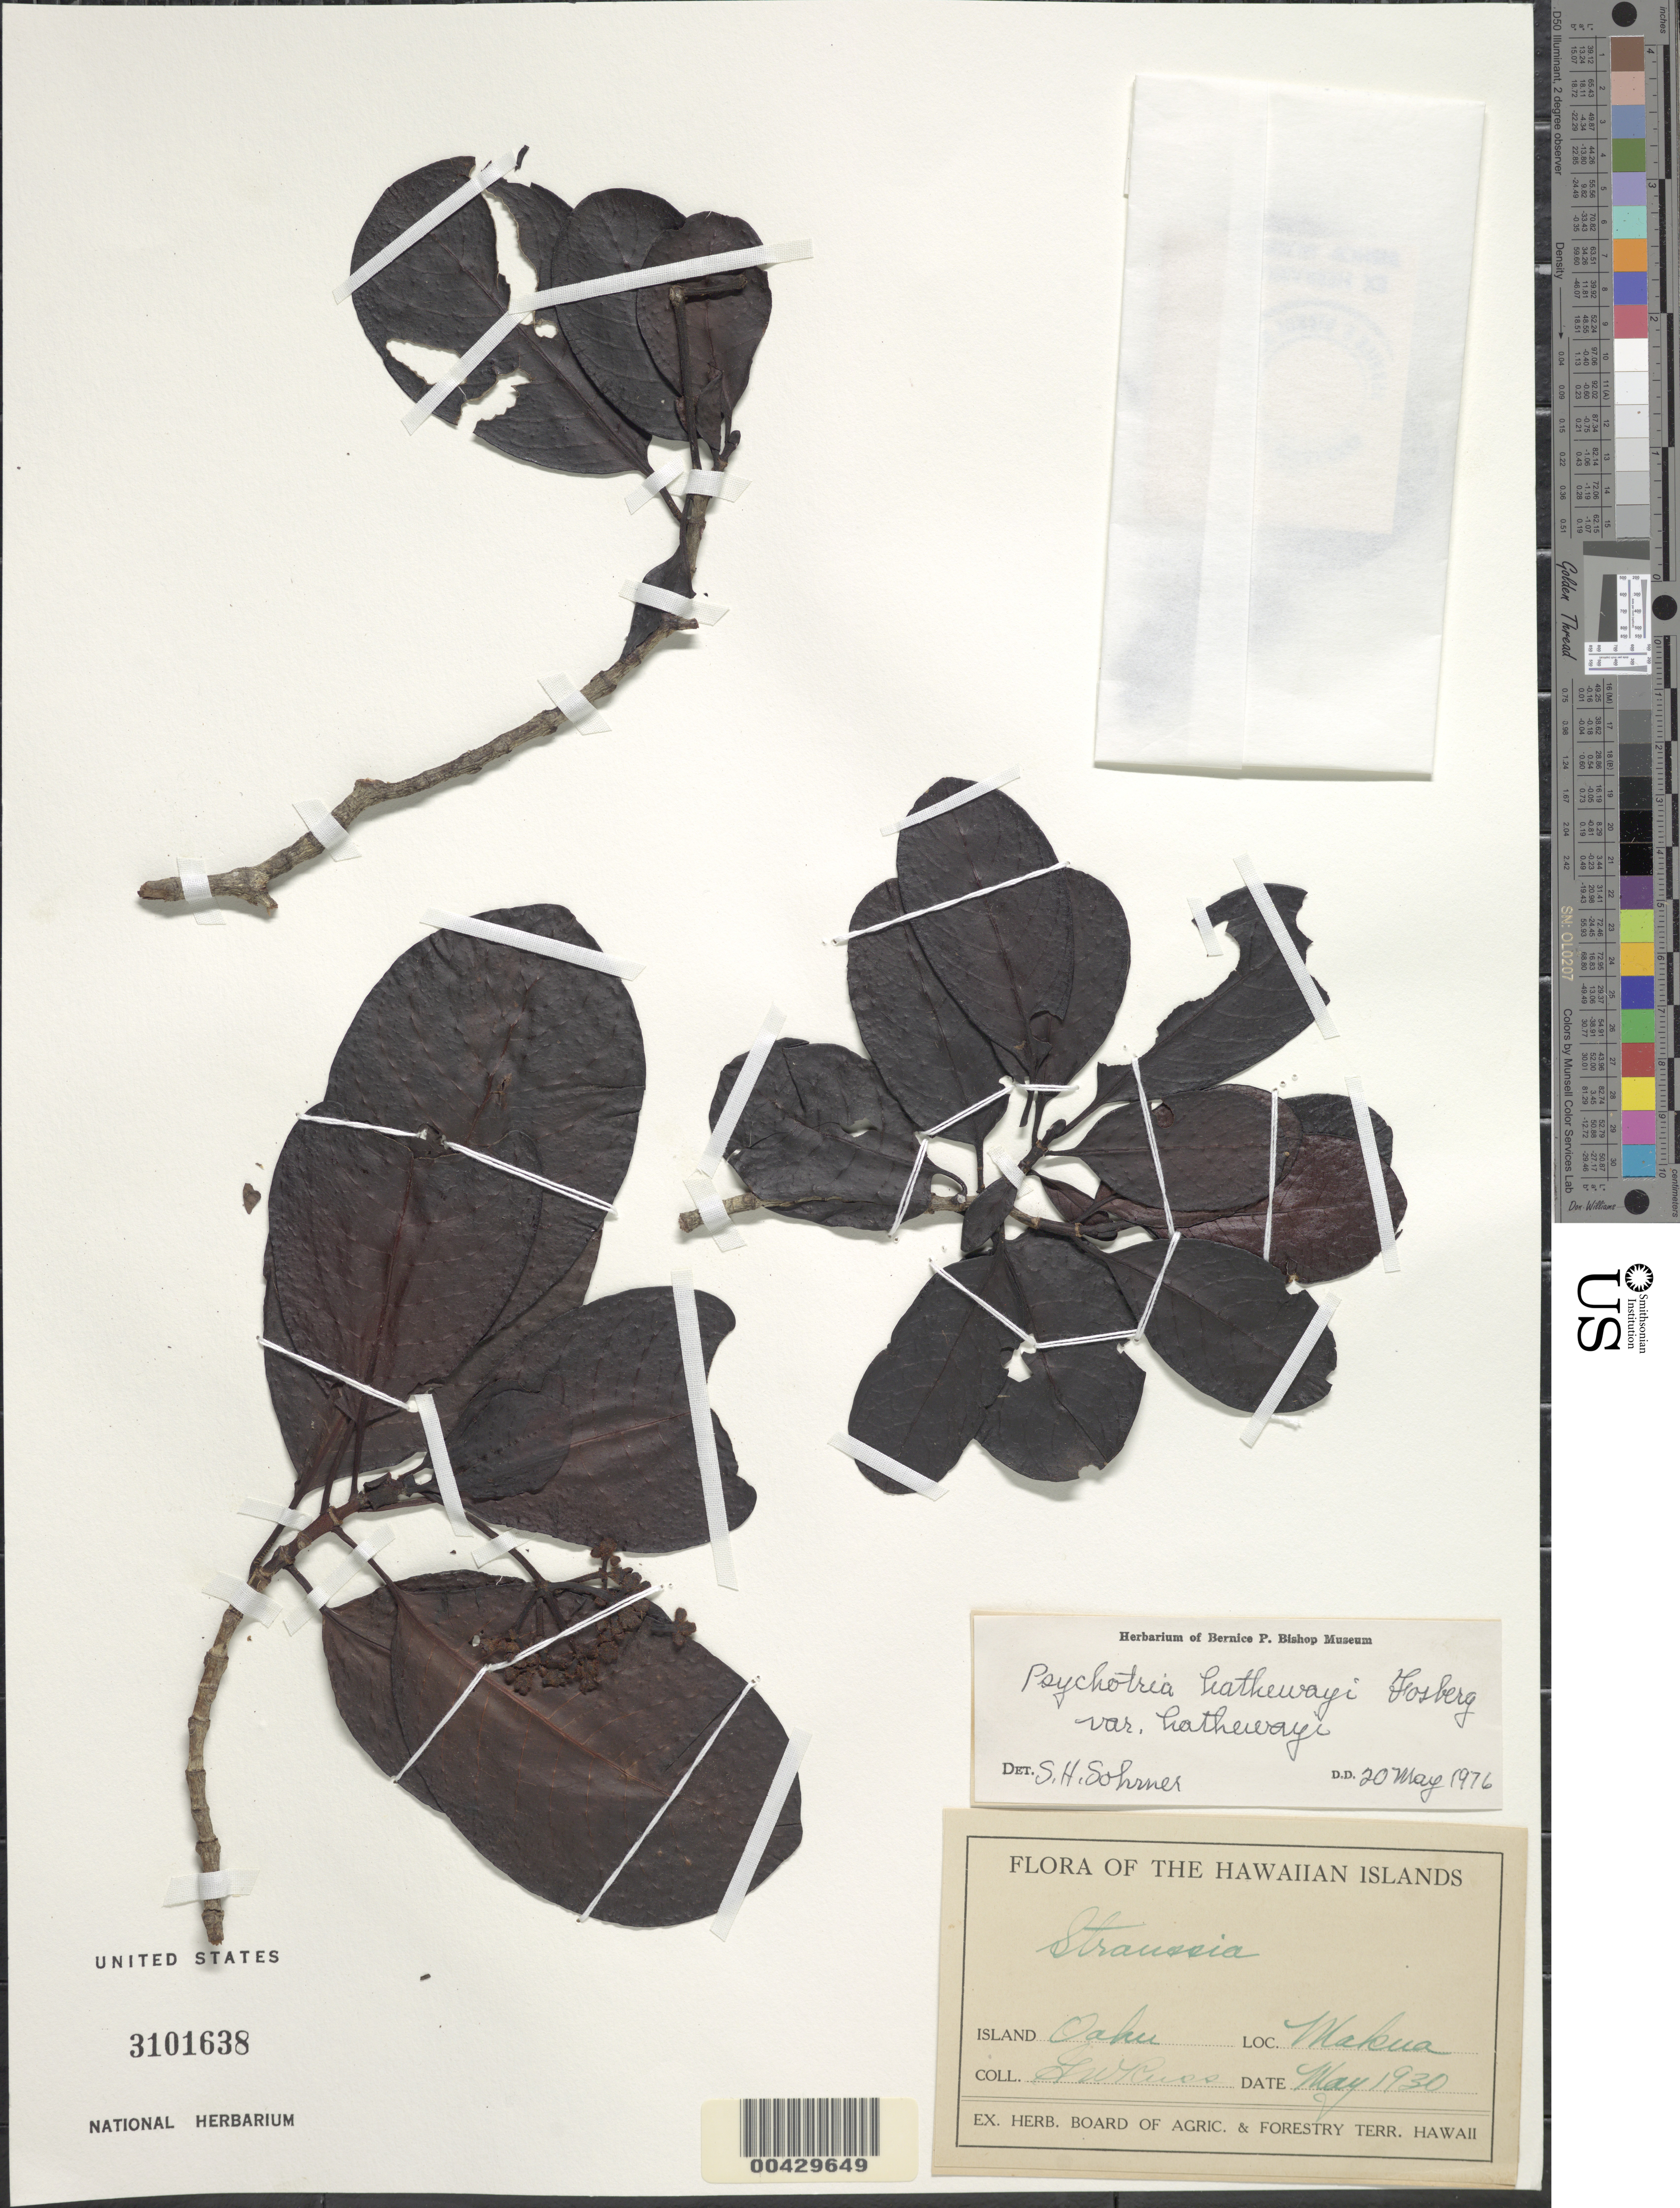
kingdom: Plantae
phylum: Tracheophyta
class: Magnoliopsida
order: Gentianales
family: Rubiaceae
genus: Psychotria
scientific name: Psychotria hathewayi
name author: Fosberg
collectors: G. Russ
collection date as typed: May 1930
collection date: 1930-05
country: United States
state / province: Hawaii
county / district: Honolulu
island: Oahu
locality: Makua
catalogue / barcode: US 3101638